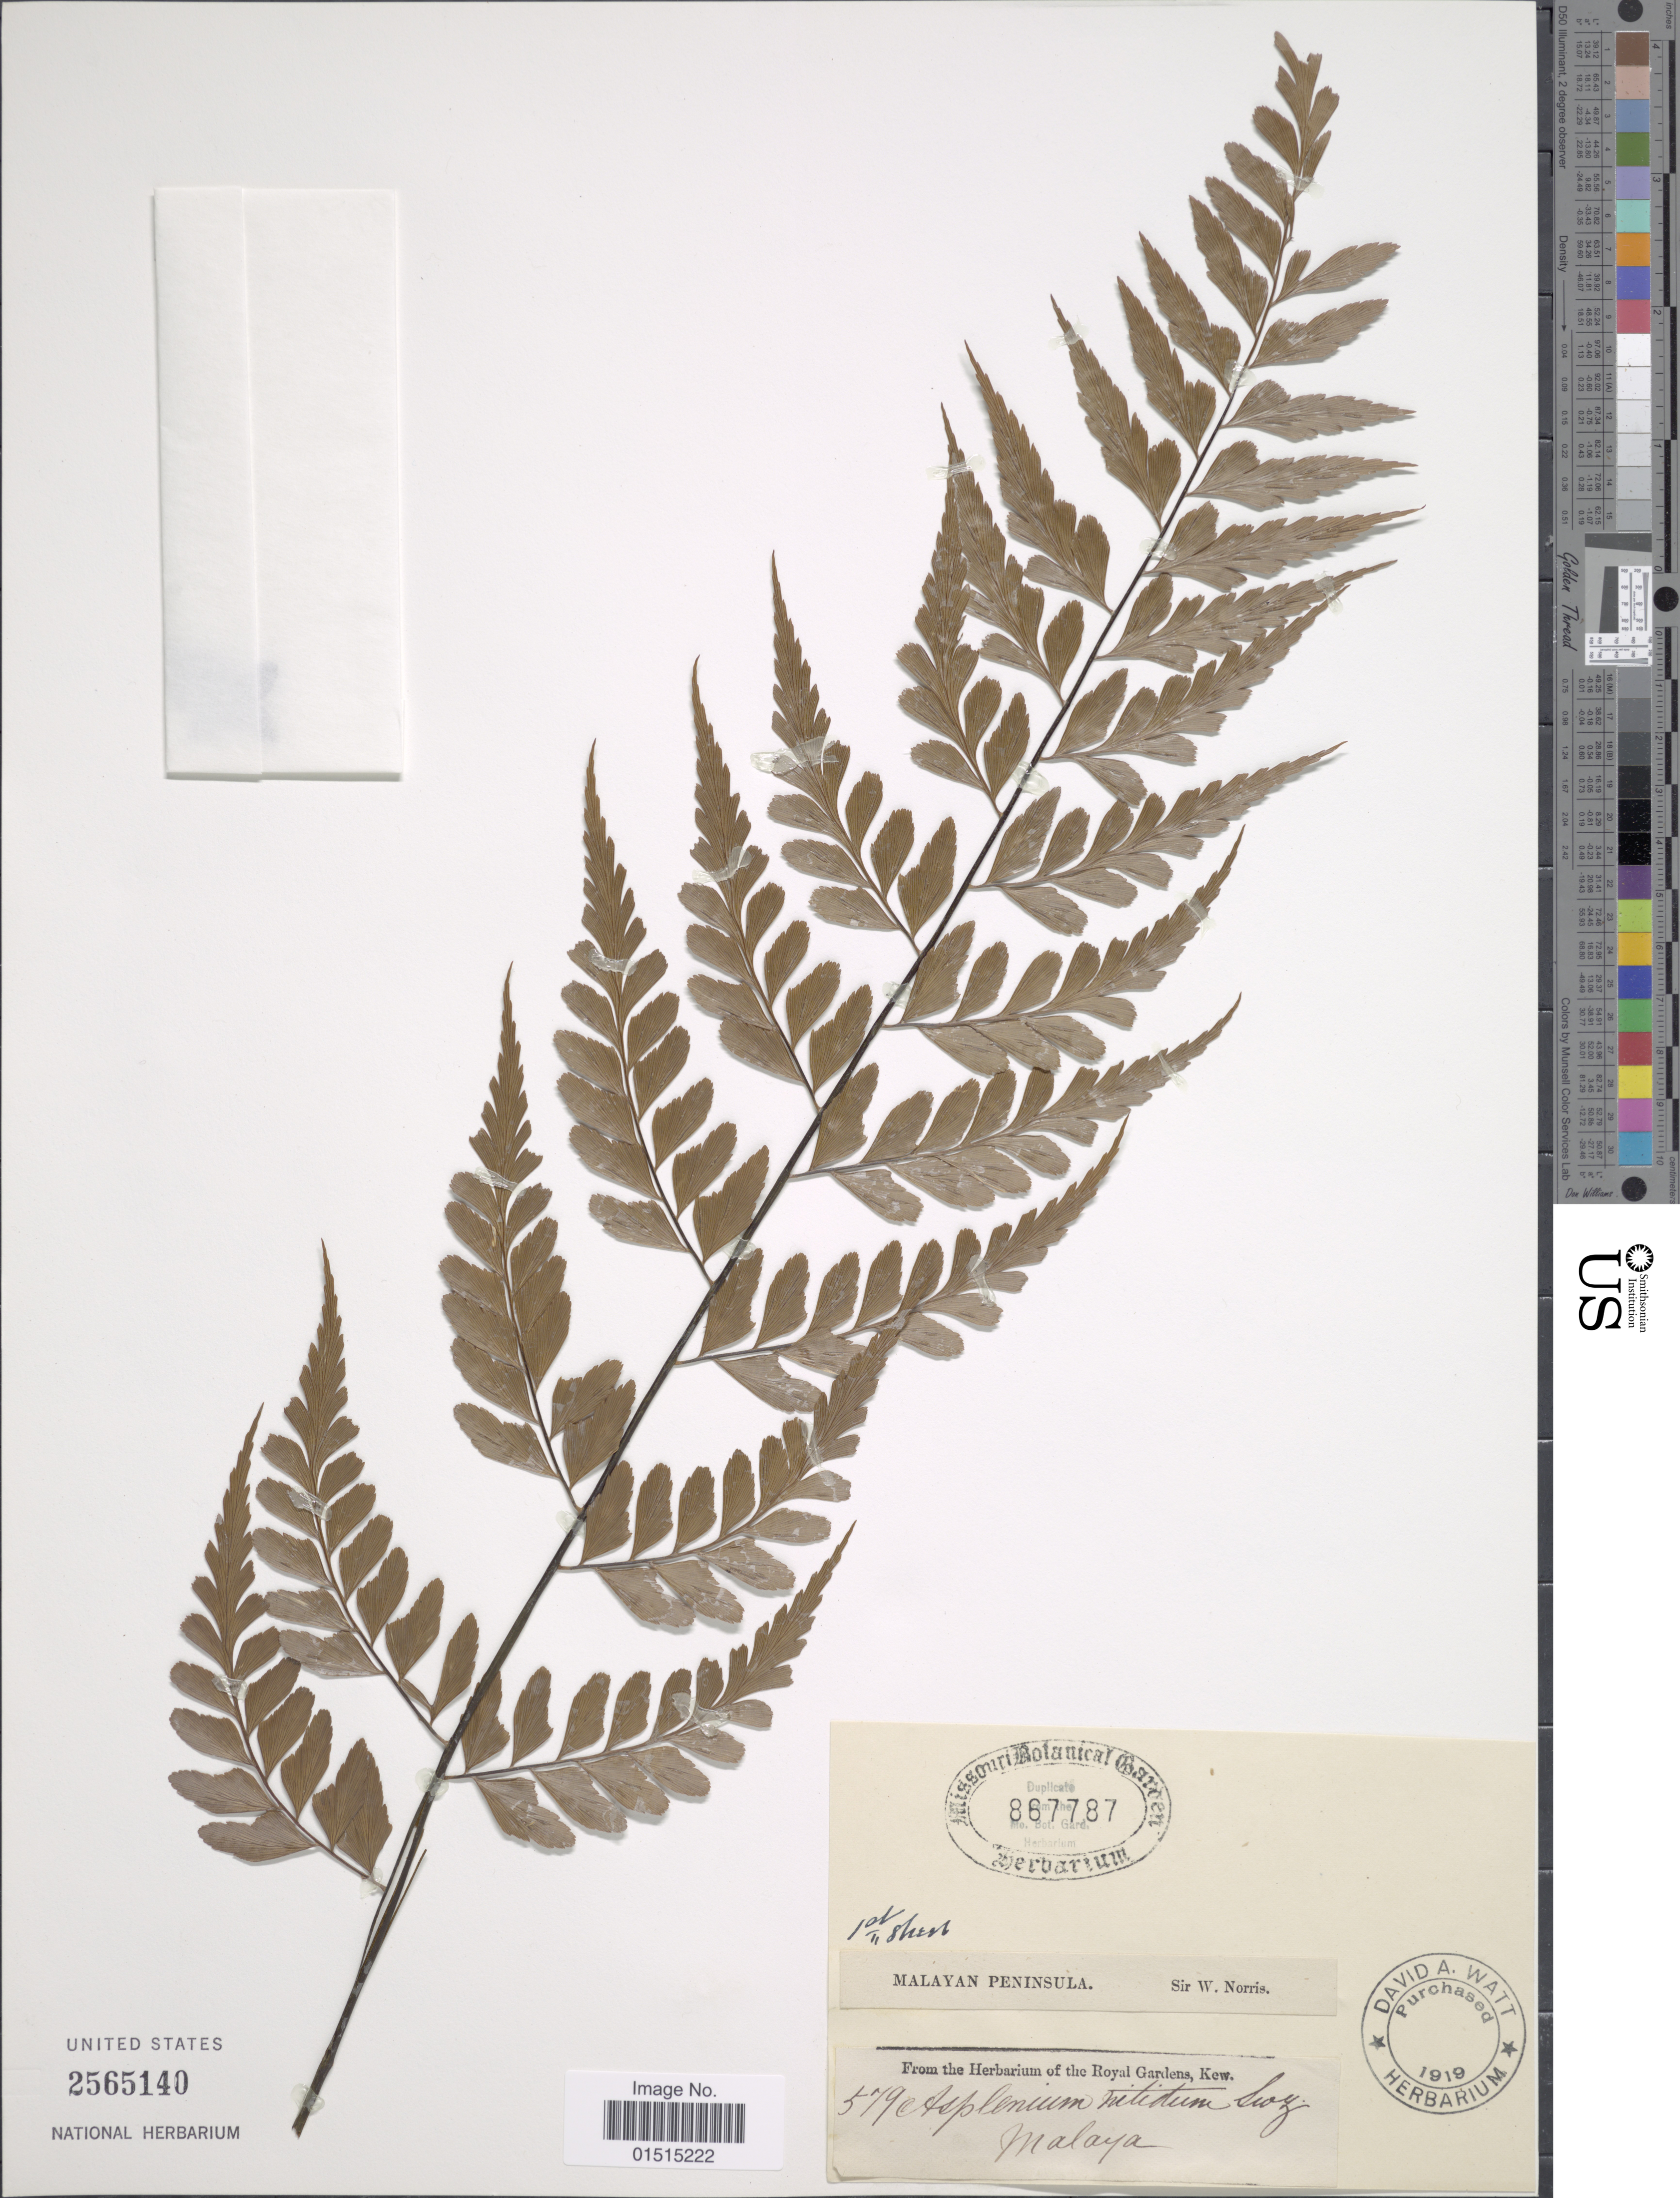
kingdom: Plantae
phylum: Tracheophyta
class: Polypodiopsida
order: Polypodiales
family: Aspleniaceae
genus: Asplenium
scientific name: Asplenium nitidum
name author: Sw.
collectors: W. Norris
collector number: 579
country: Malaysia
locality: Malayan Peninsula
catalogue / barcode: US 2565140